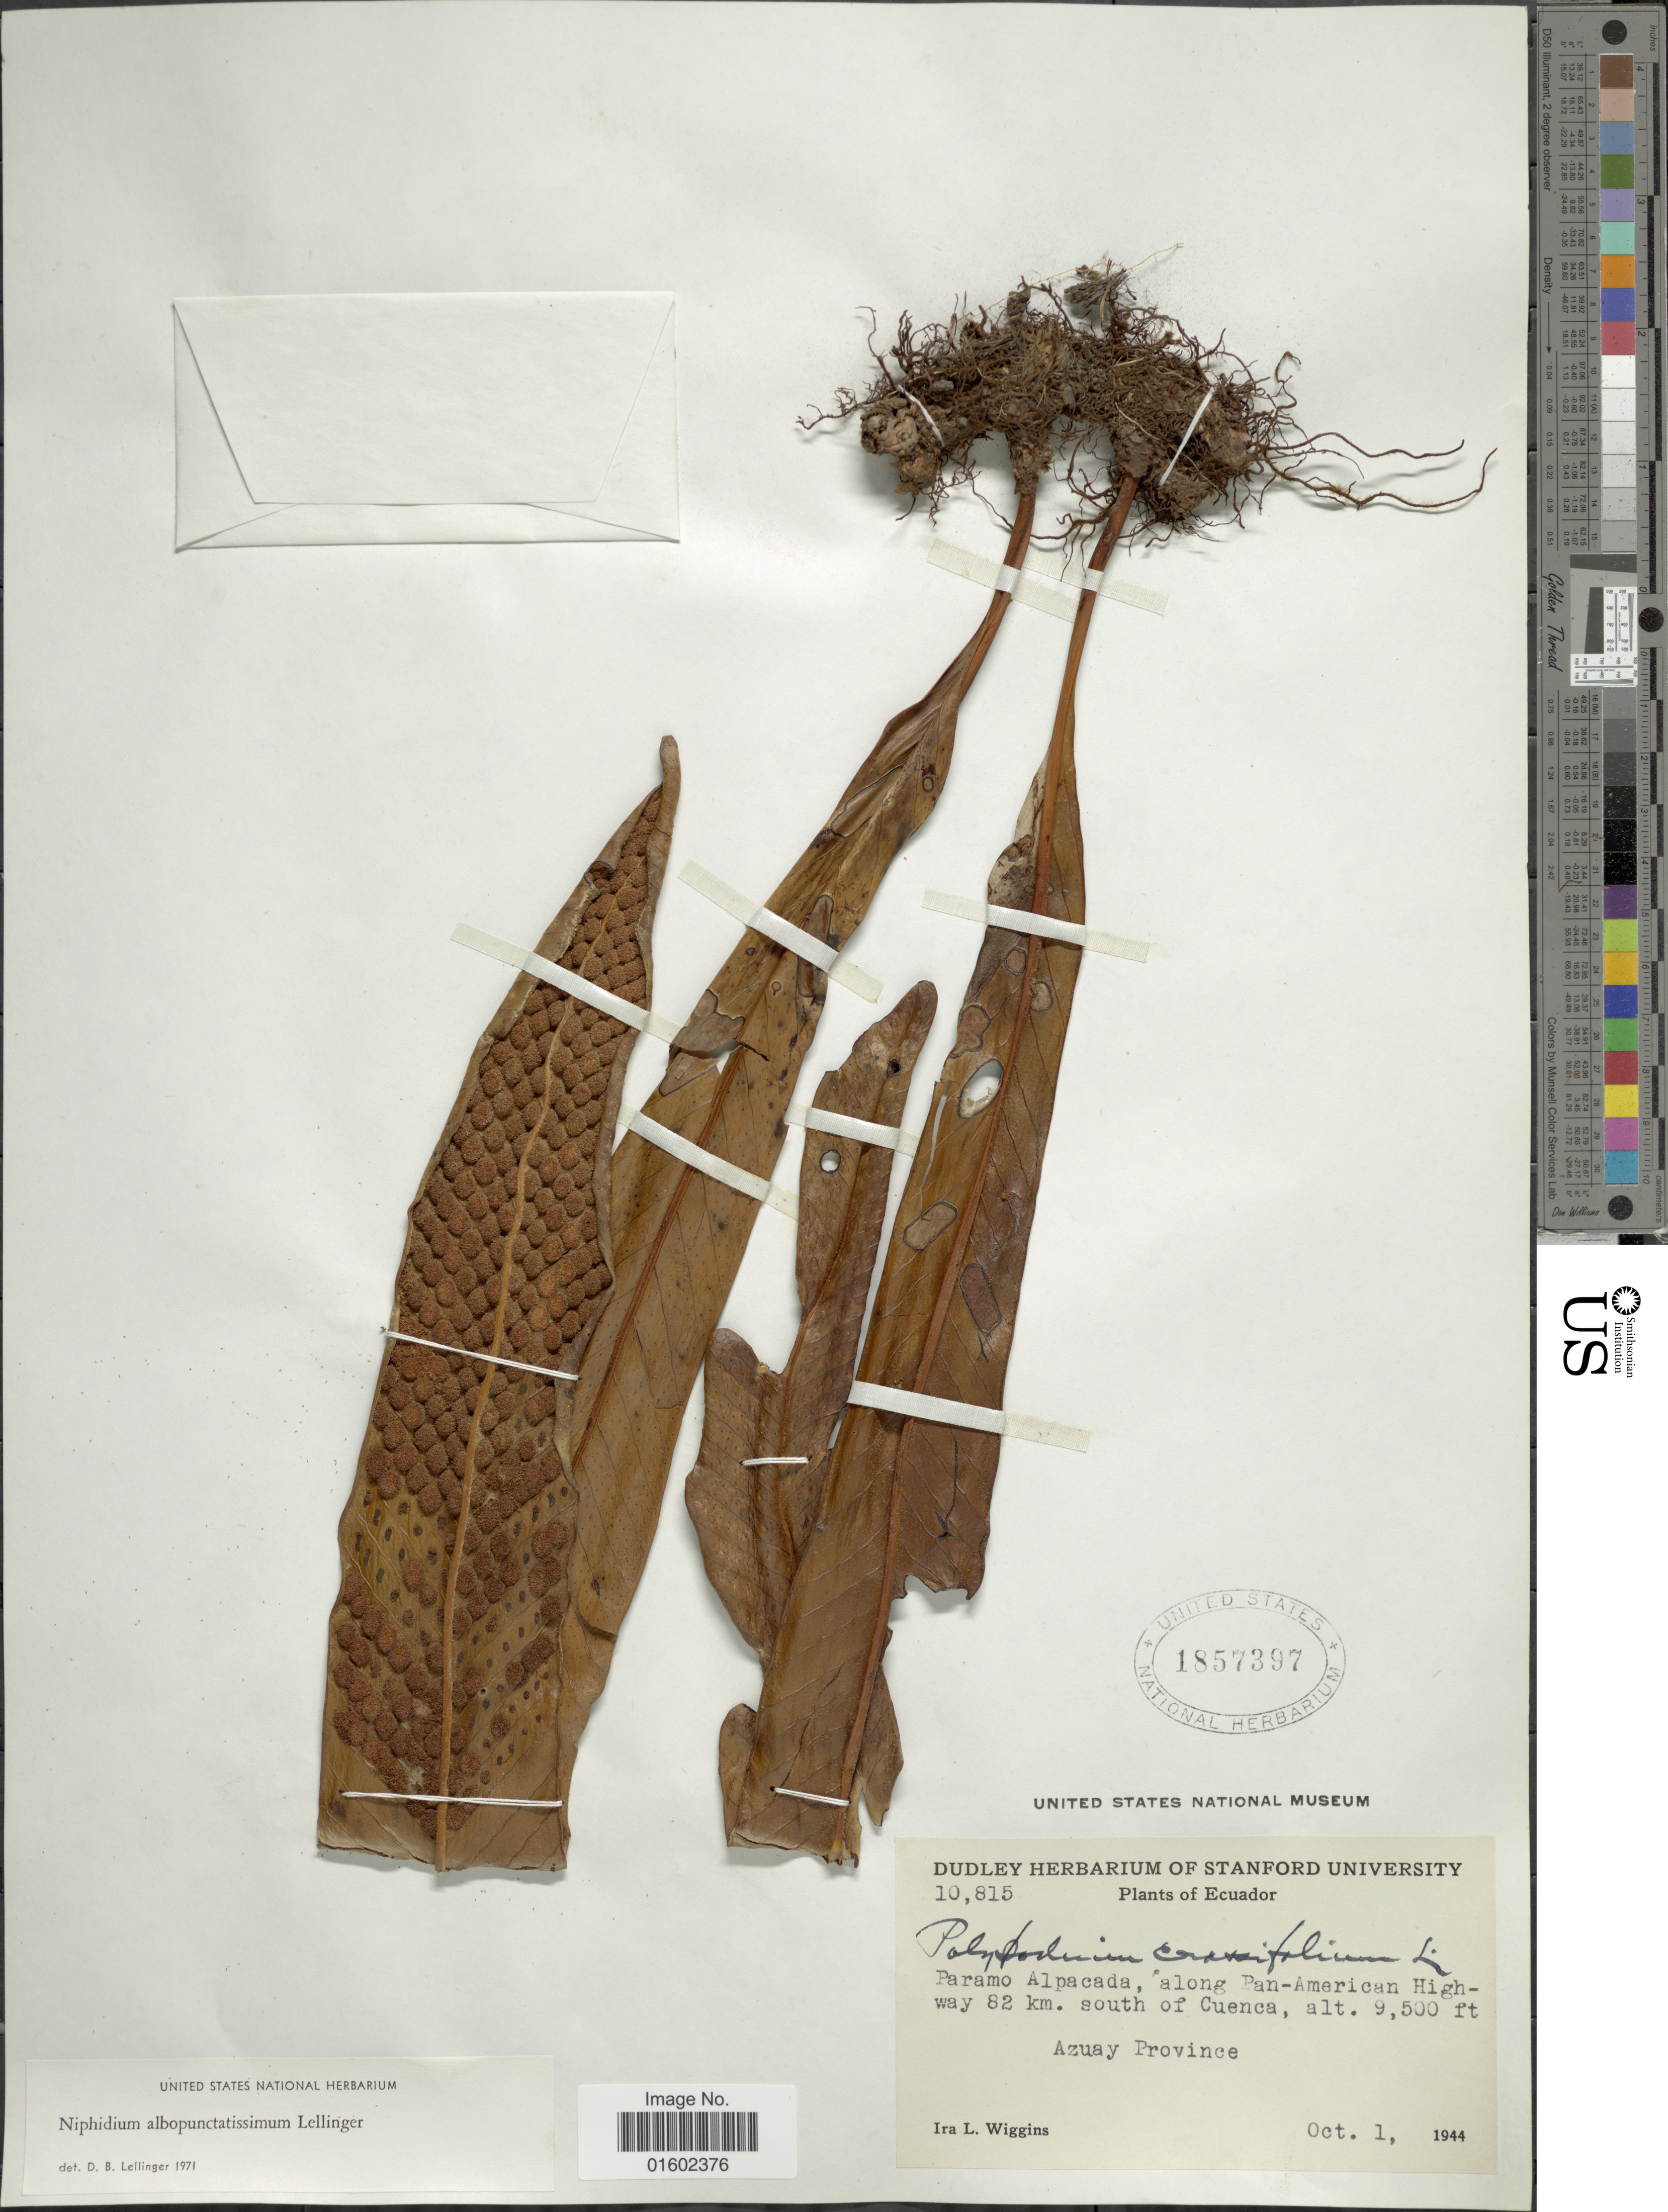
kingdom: Plantae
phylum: Tracheophyta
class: Polypodiopsida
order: Polypodiales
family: Polypodiaceae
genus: Niphidium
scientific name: Niphidium albopunctatissimum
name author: Lellinger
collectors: I. L. Wiggins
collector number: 10815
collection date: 1944-10-01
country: Ecuador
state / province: Azuay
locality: Paramo Alpacada, along Pan-American Highway 82km, south of Cuenca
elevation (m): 2896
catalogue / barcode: US 1857397